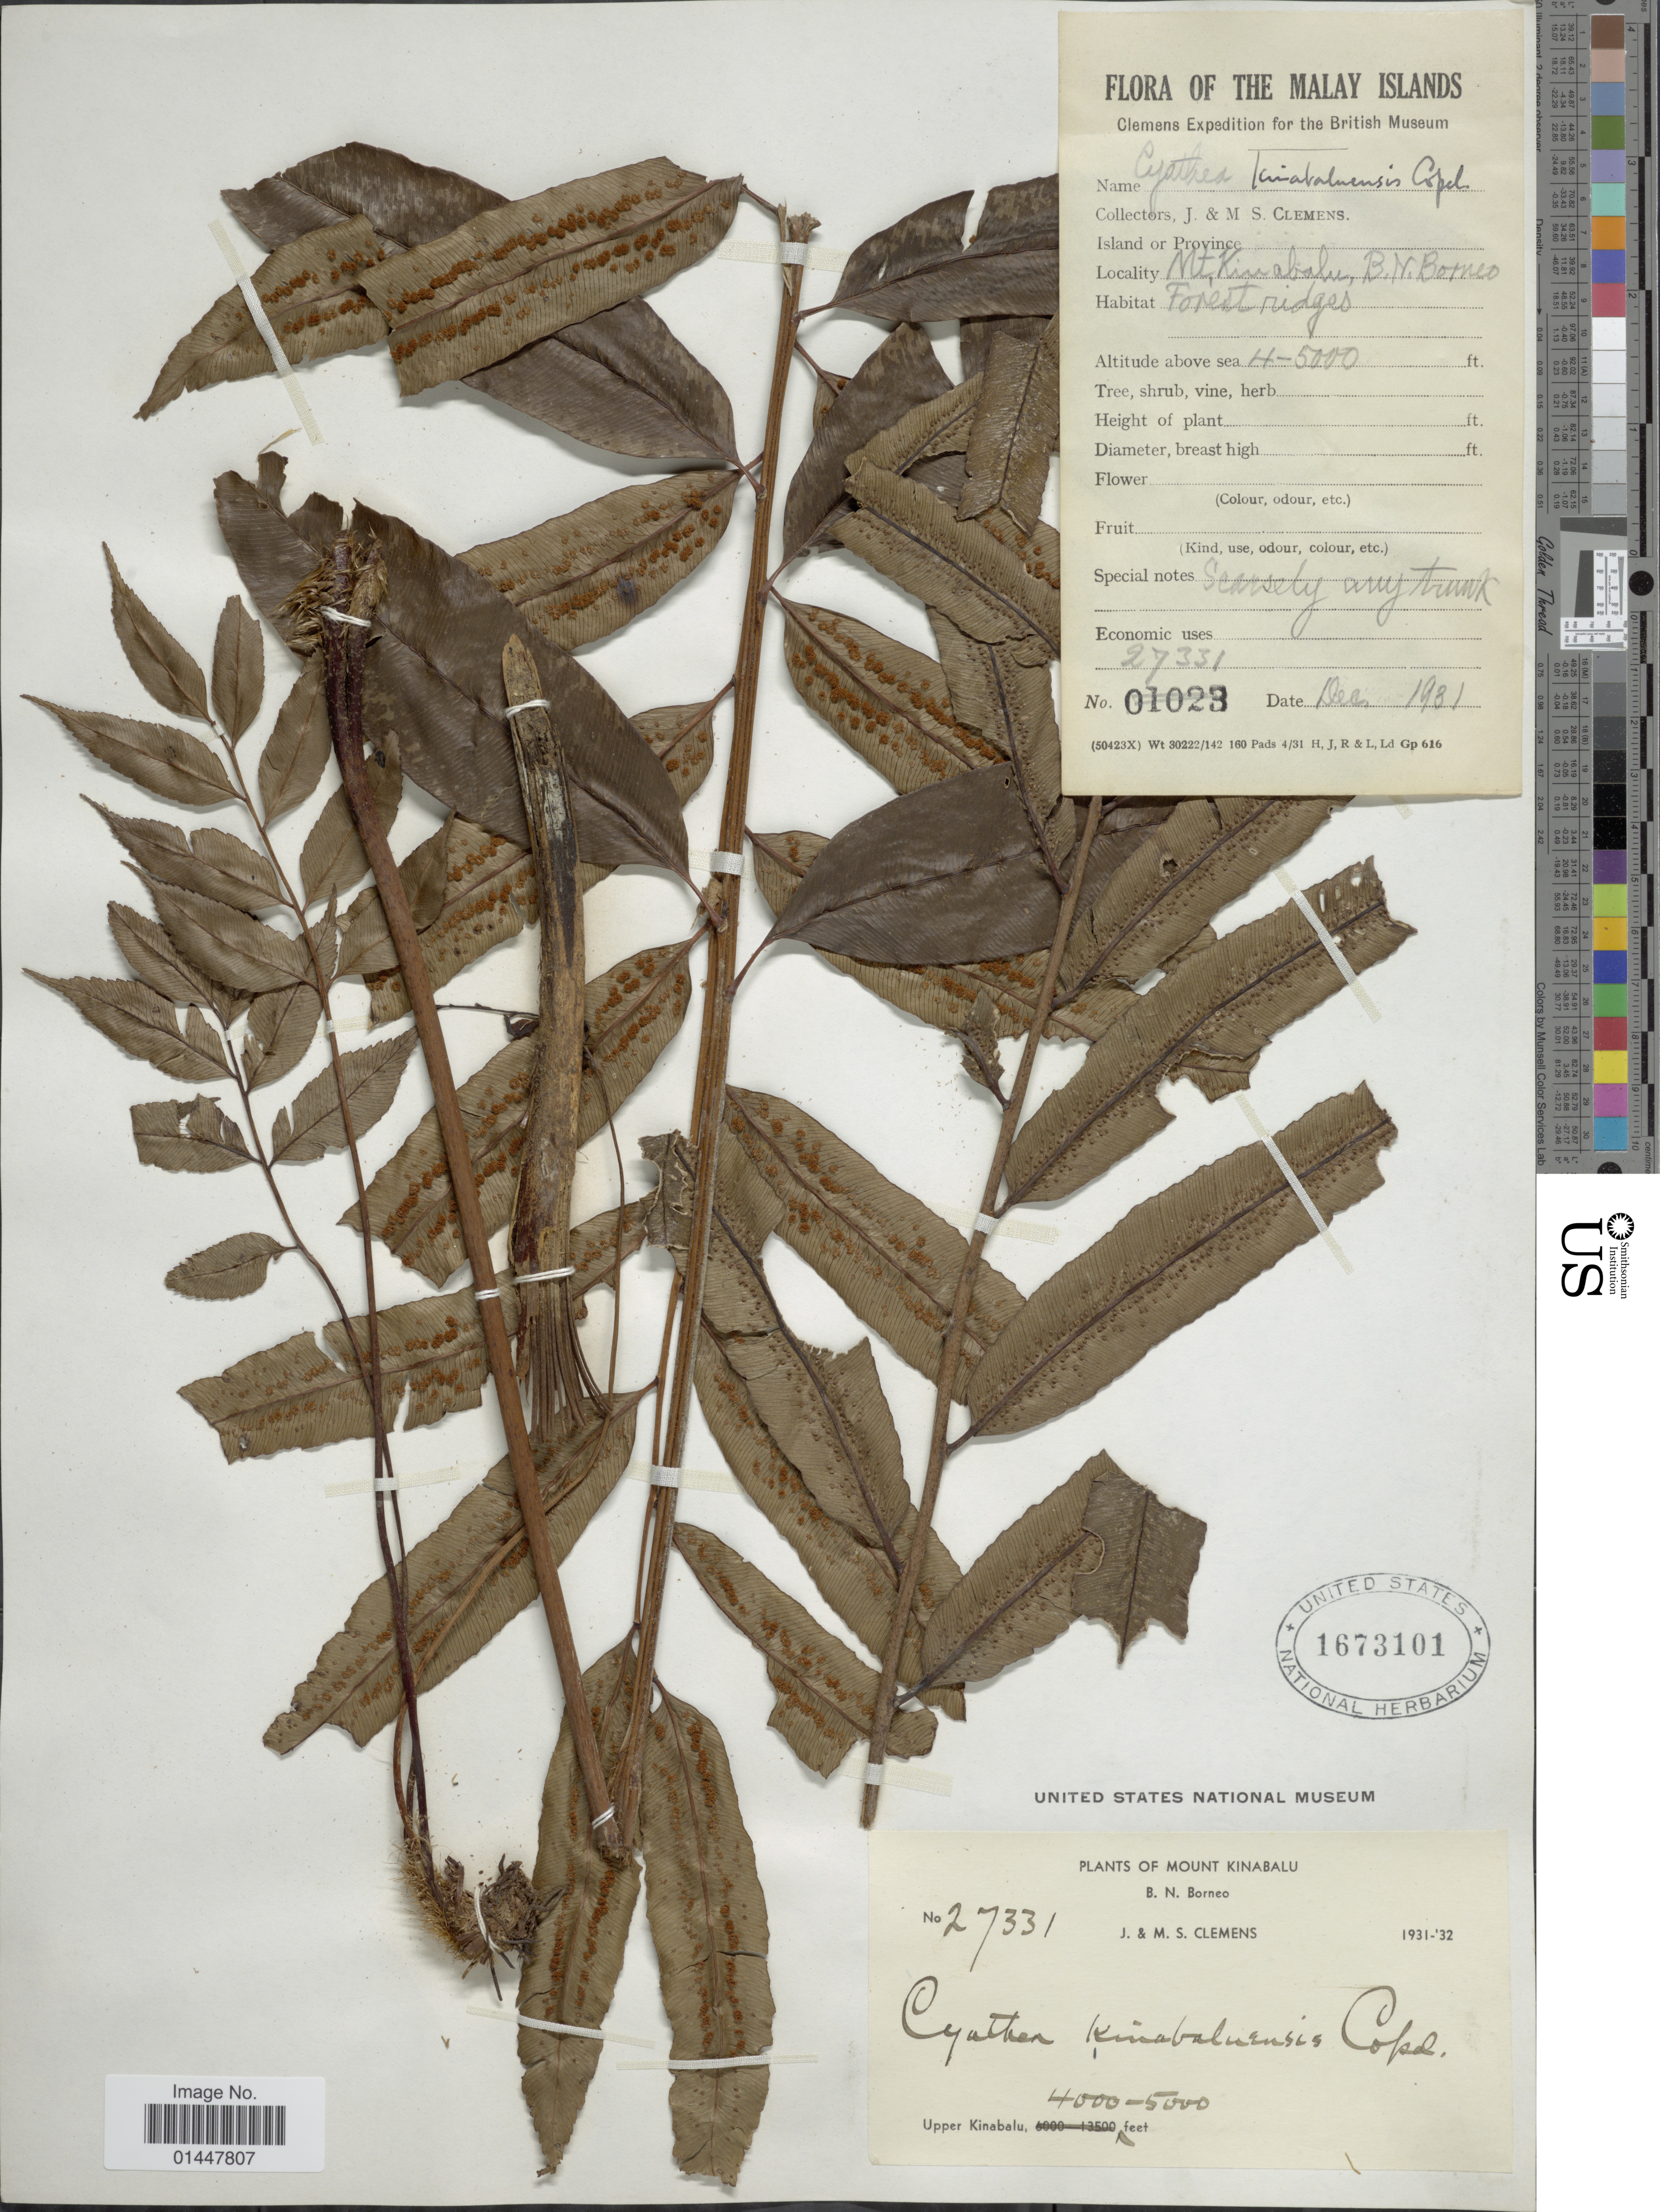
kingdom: Plantae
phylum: Tracheophyta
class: Polypodiopsida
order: Cyatheales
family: Cyatheaceae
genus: Sphaeropteris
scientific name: Sphaeropteris moluccana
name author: (Desv.) R.M. Tryon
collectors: J. Clemens & M. S. Clemens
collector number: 27331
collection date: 1931-12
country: Malaysia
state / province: Sabah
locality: Mount Kinabalu, B. N. Borneo, Upper Kinabalu, Malay Islands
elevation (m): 1219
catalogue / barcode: US 1673101